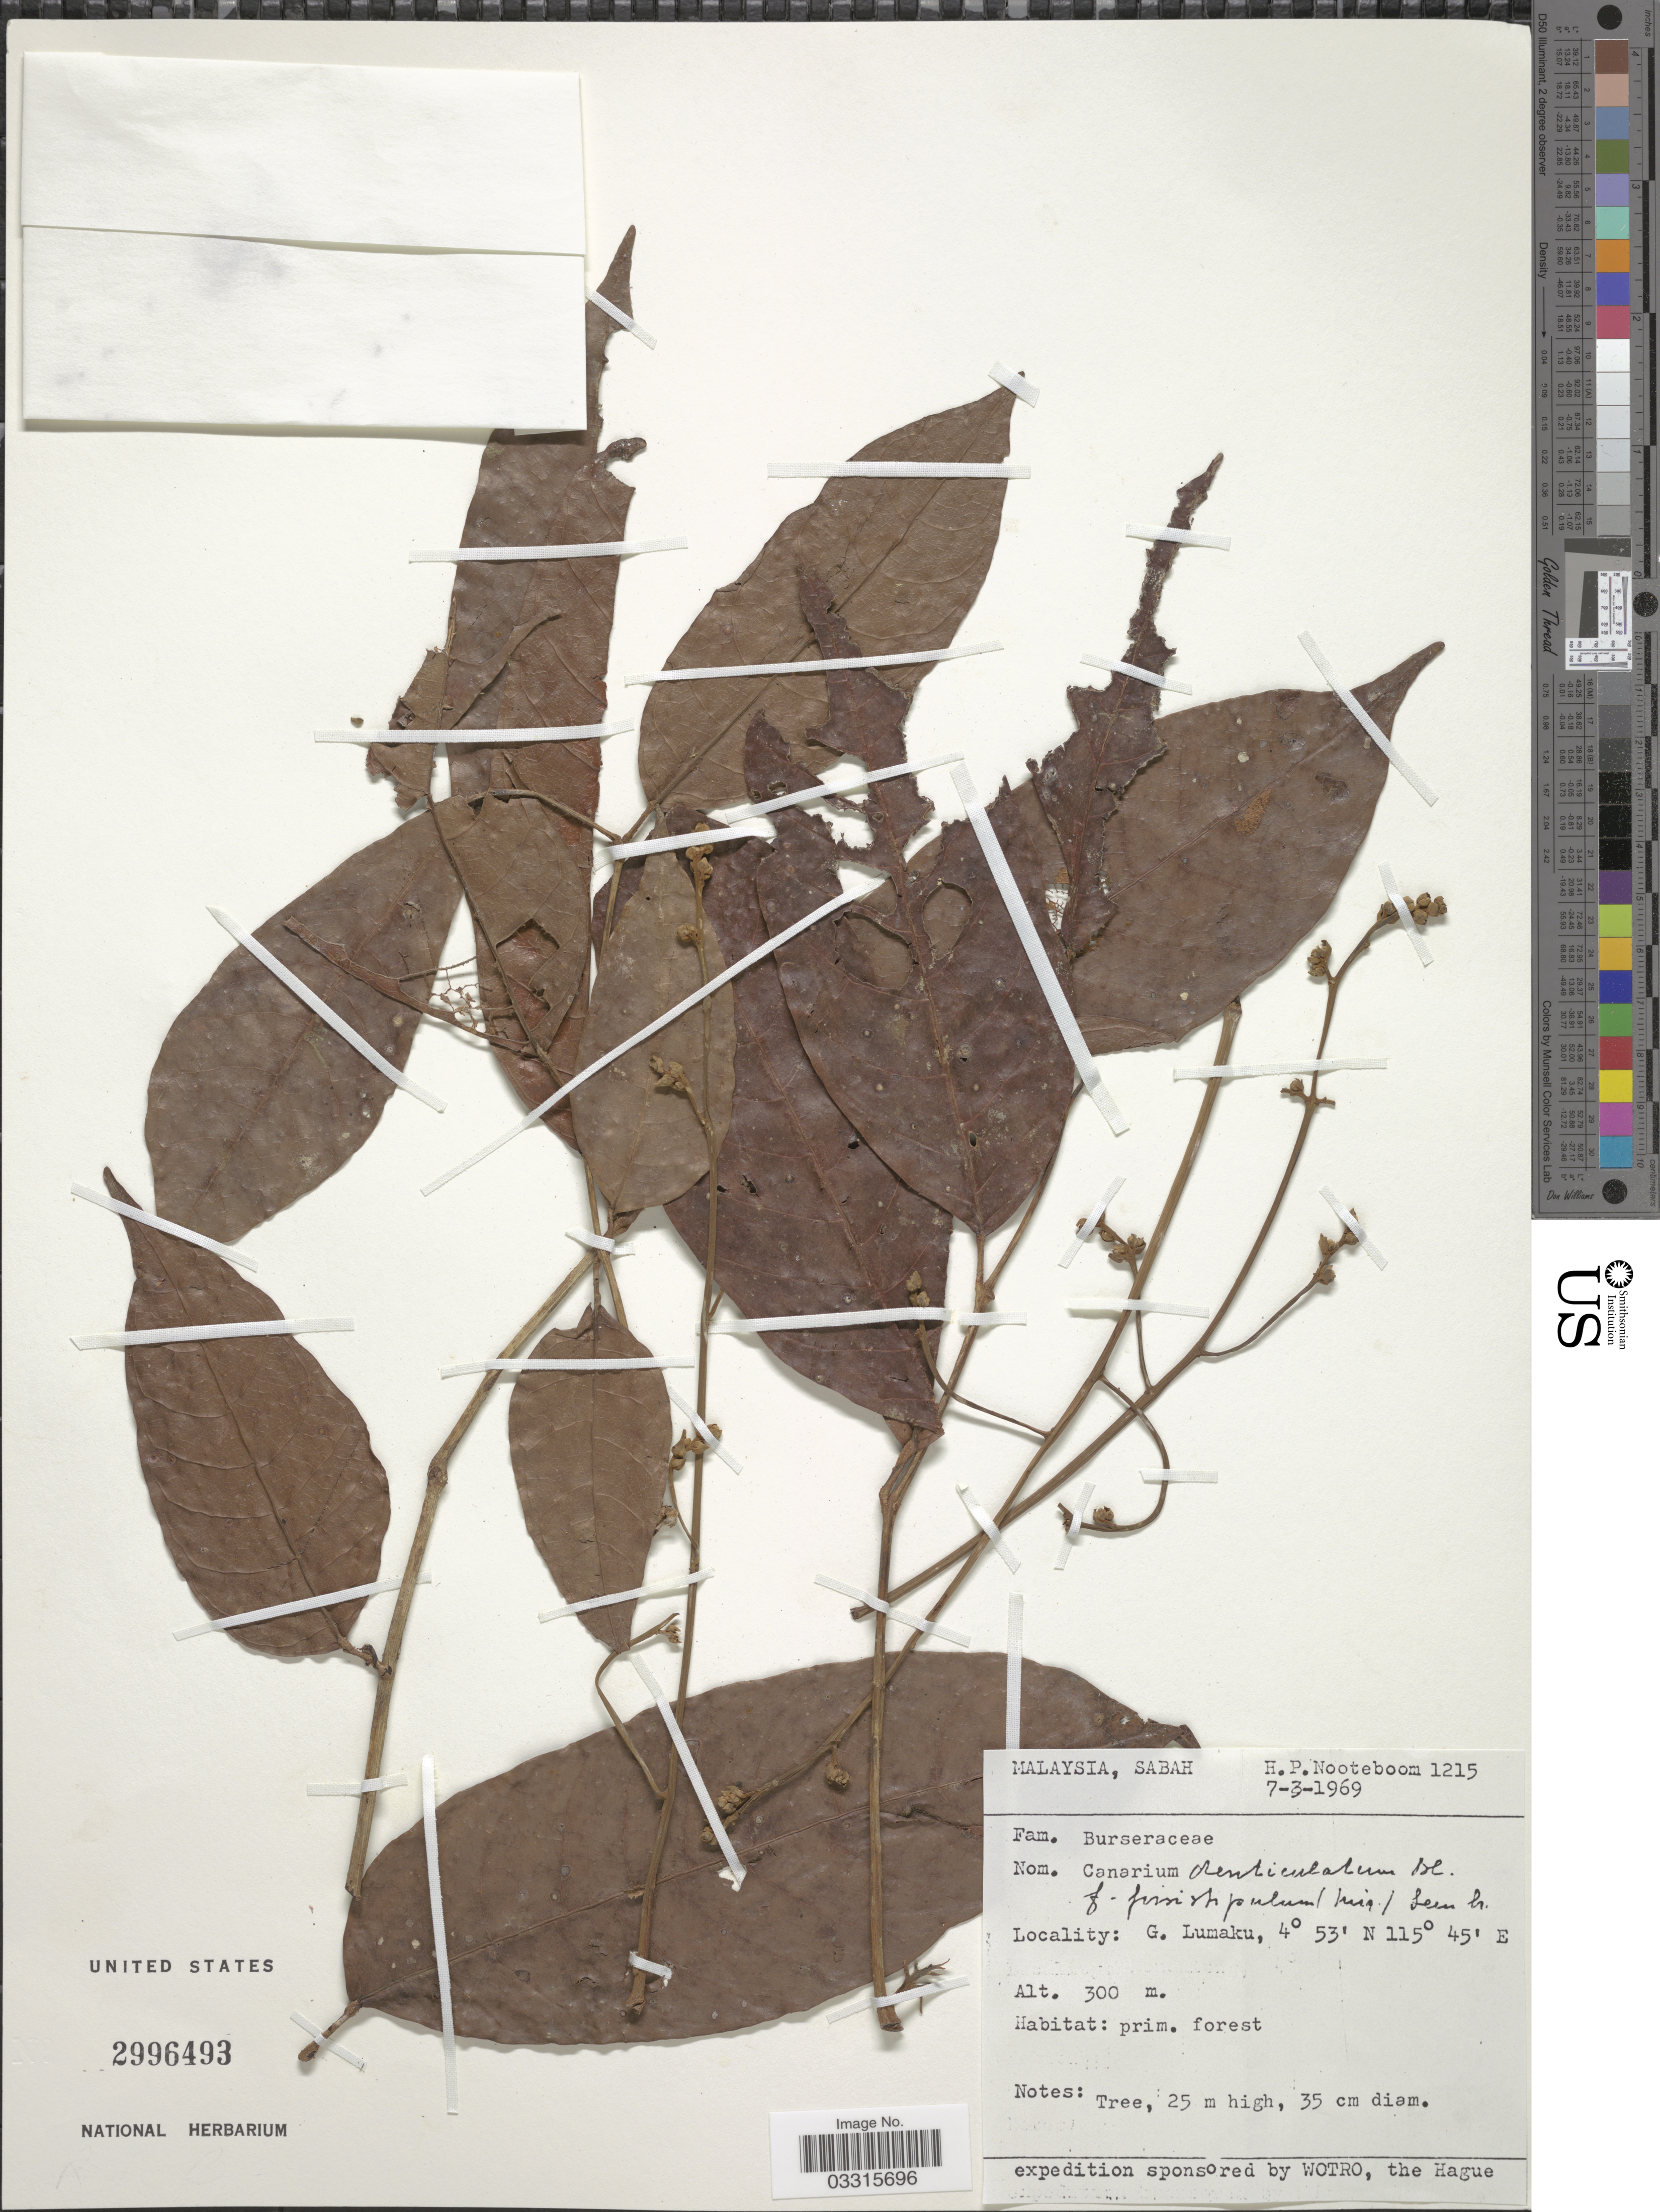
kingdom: Plantae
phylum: Tracheophyta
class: Magnoliopsida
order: Sapindales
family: Burseraceae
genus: Canarium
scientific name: Canarium denticulatum subsp. fissistipulum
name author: (Miq.) Leenh.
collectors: H. P. Nooteboom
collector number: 1215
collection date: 1969-03-07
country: Malaysia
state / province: Sabah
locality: G. Lumaku.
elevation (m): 300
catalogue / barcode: US 2996493